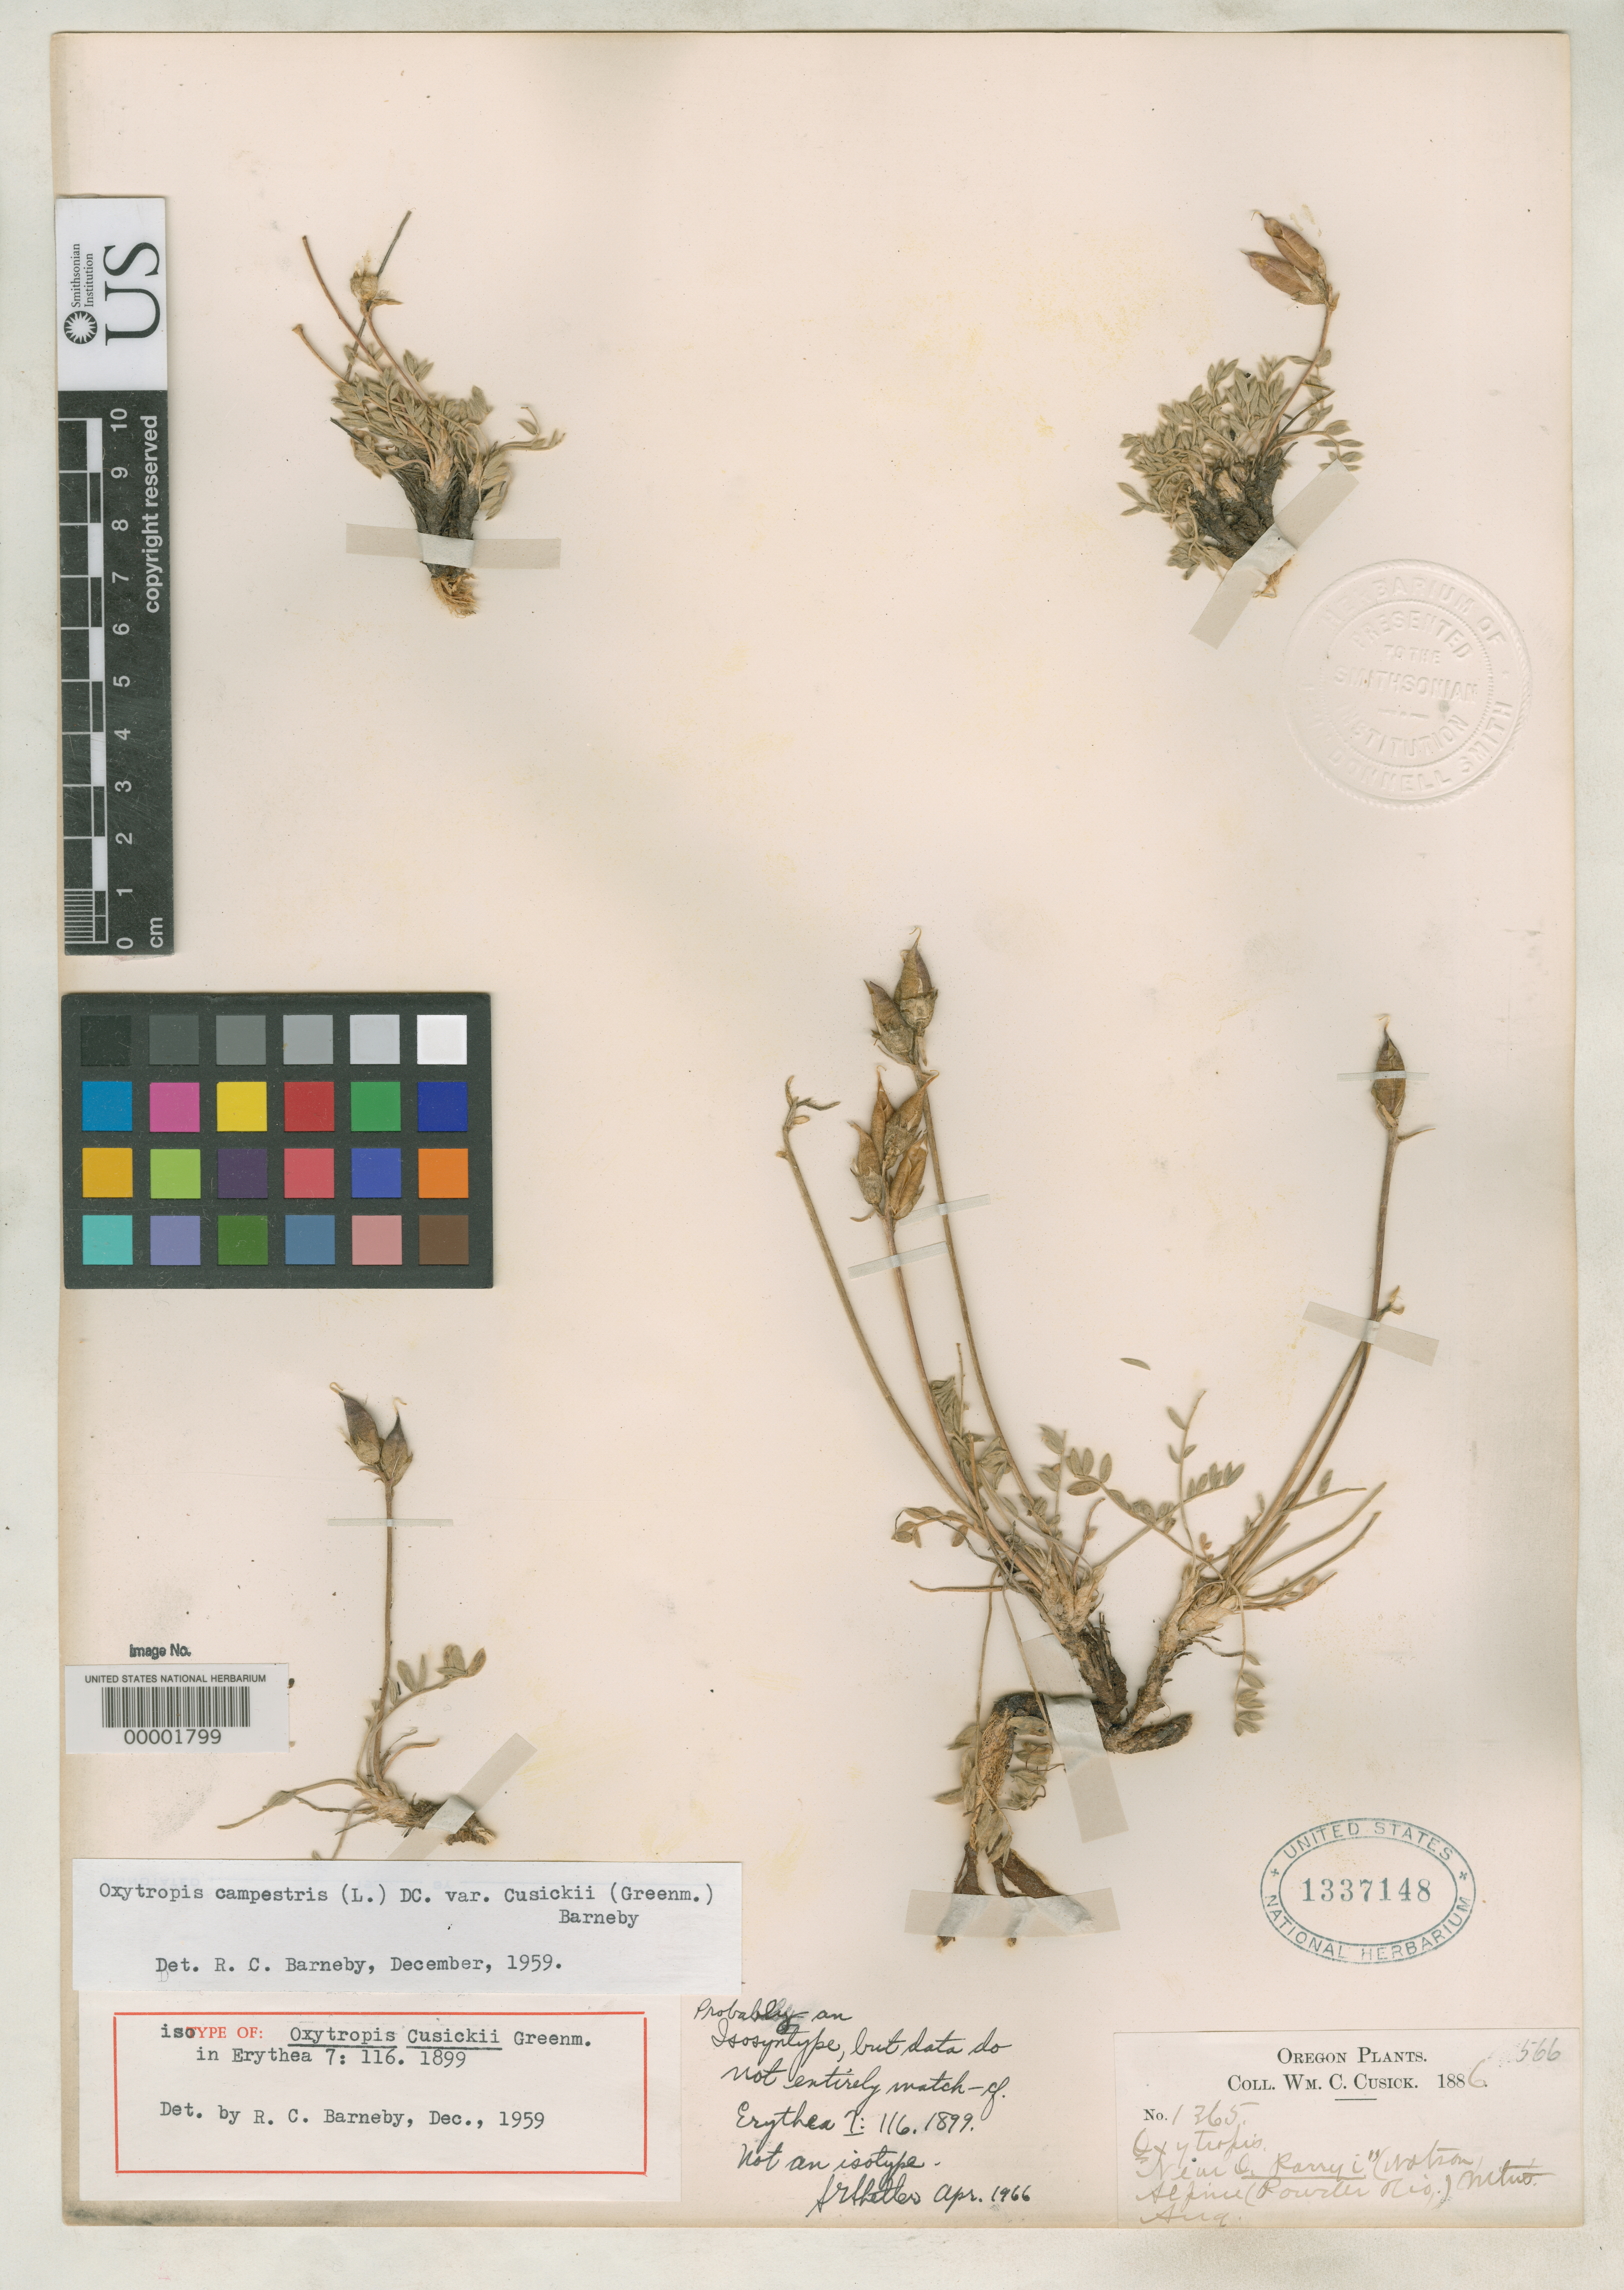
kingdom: Plantae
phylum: Tracheophyta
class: Magnoliopsida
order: Fabales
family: Fabaceae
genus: Oxytropis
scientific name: Oxytropis cusickii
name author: Greenm.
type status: Isosyntype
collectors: W. C. Cusick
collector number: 1365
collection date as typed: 1886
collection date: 1886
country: United States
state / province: Oregon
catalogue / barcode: US 1337148